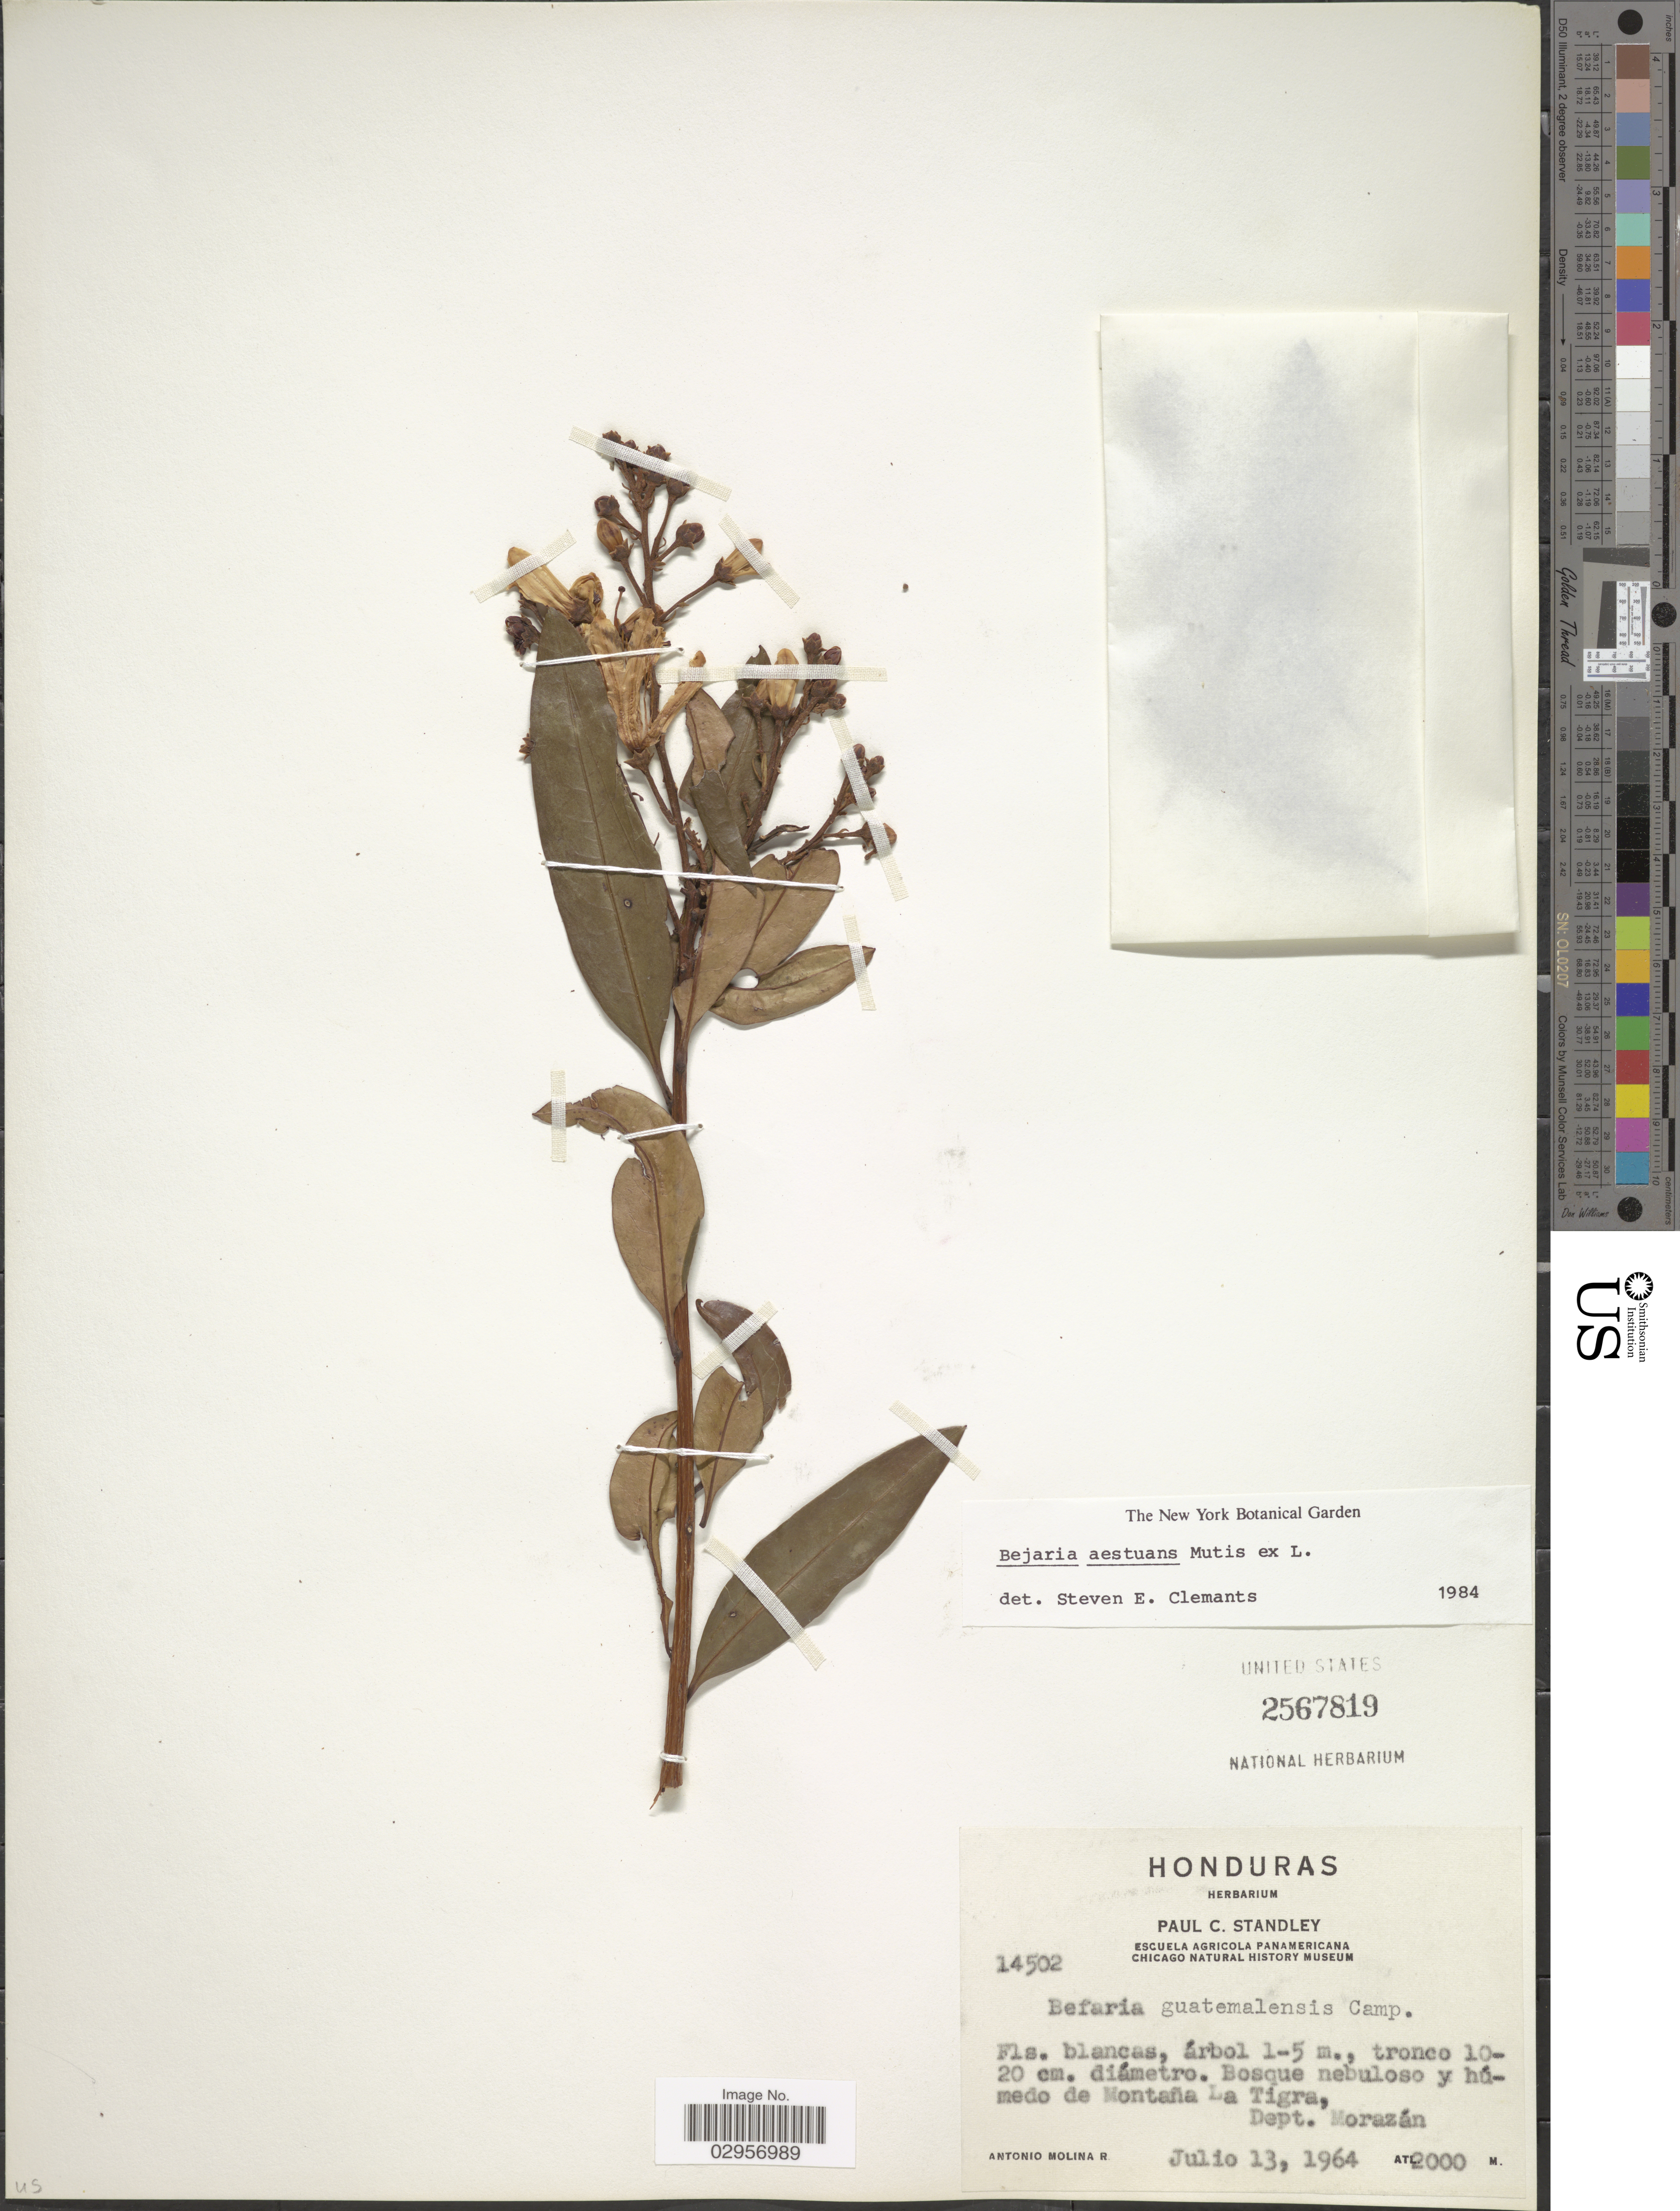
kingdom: Plantae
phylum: Tracheophyta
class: Magnoliopsida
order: Ericales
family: Ericaceae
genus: Befaria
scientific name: Befaria aestuans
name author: Mutis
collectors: A. Molina R.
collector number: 14502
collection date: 1964-07-13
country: Honduras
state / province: Fco. Morazán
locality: Bosque nebuloso y húmedo de Montaña La Tigra, Dept. Morazán.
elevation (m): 2000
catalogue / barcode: US 2567819